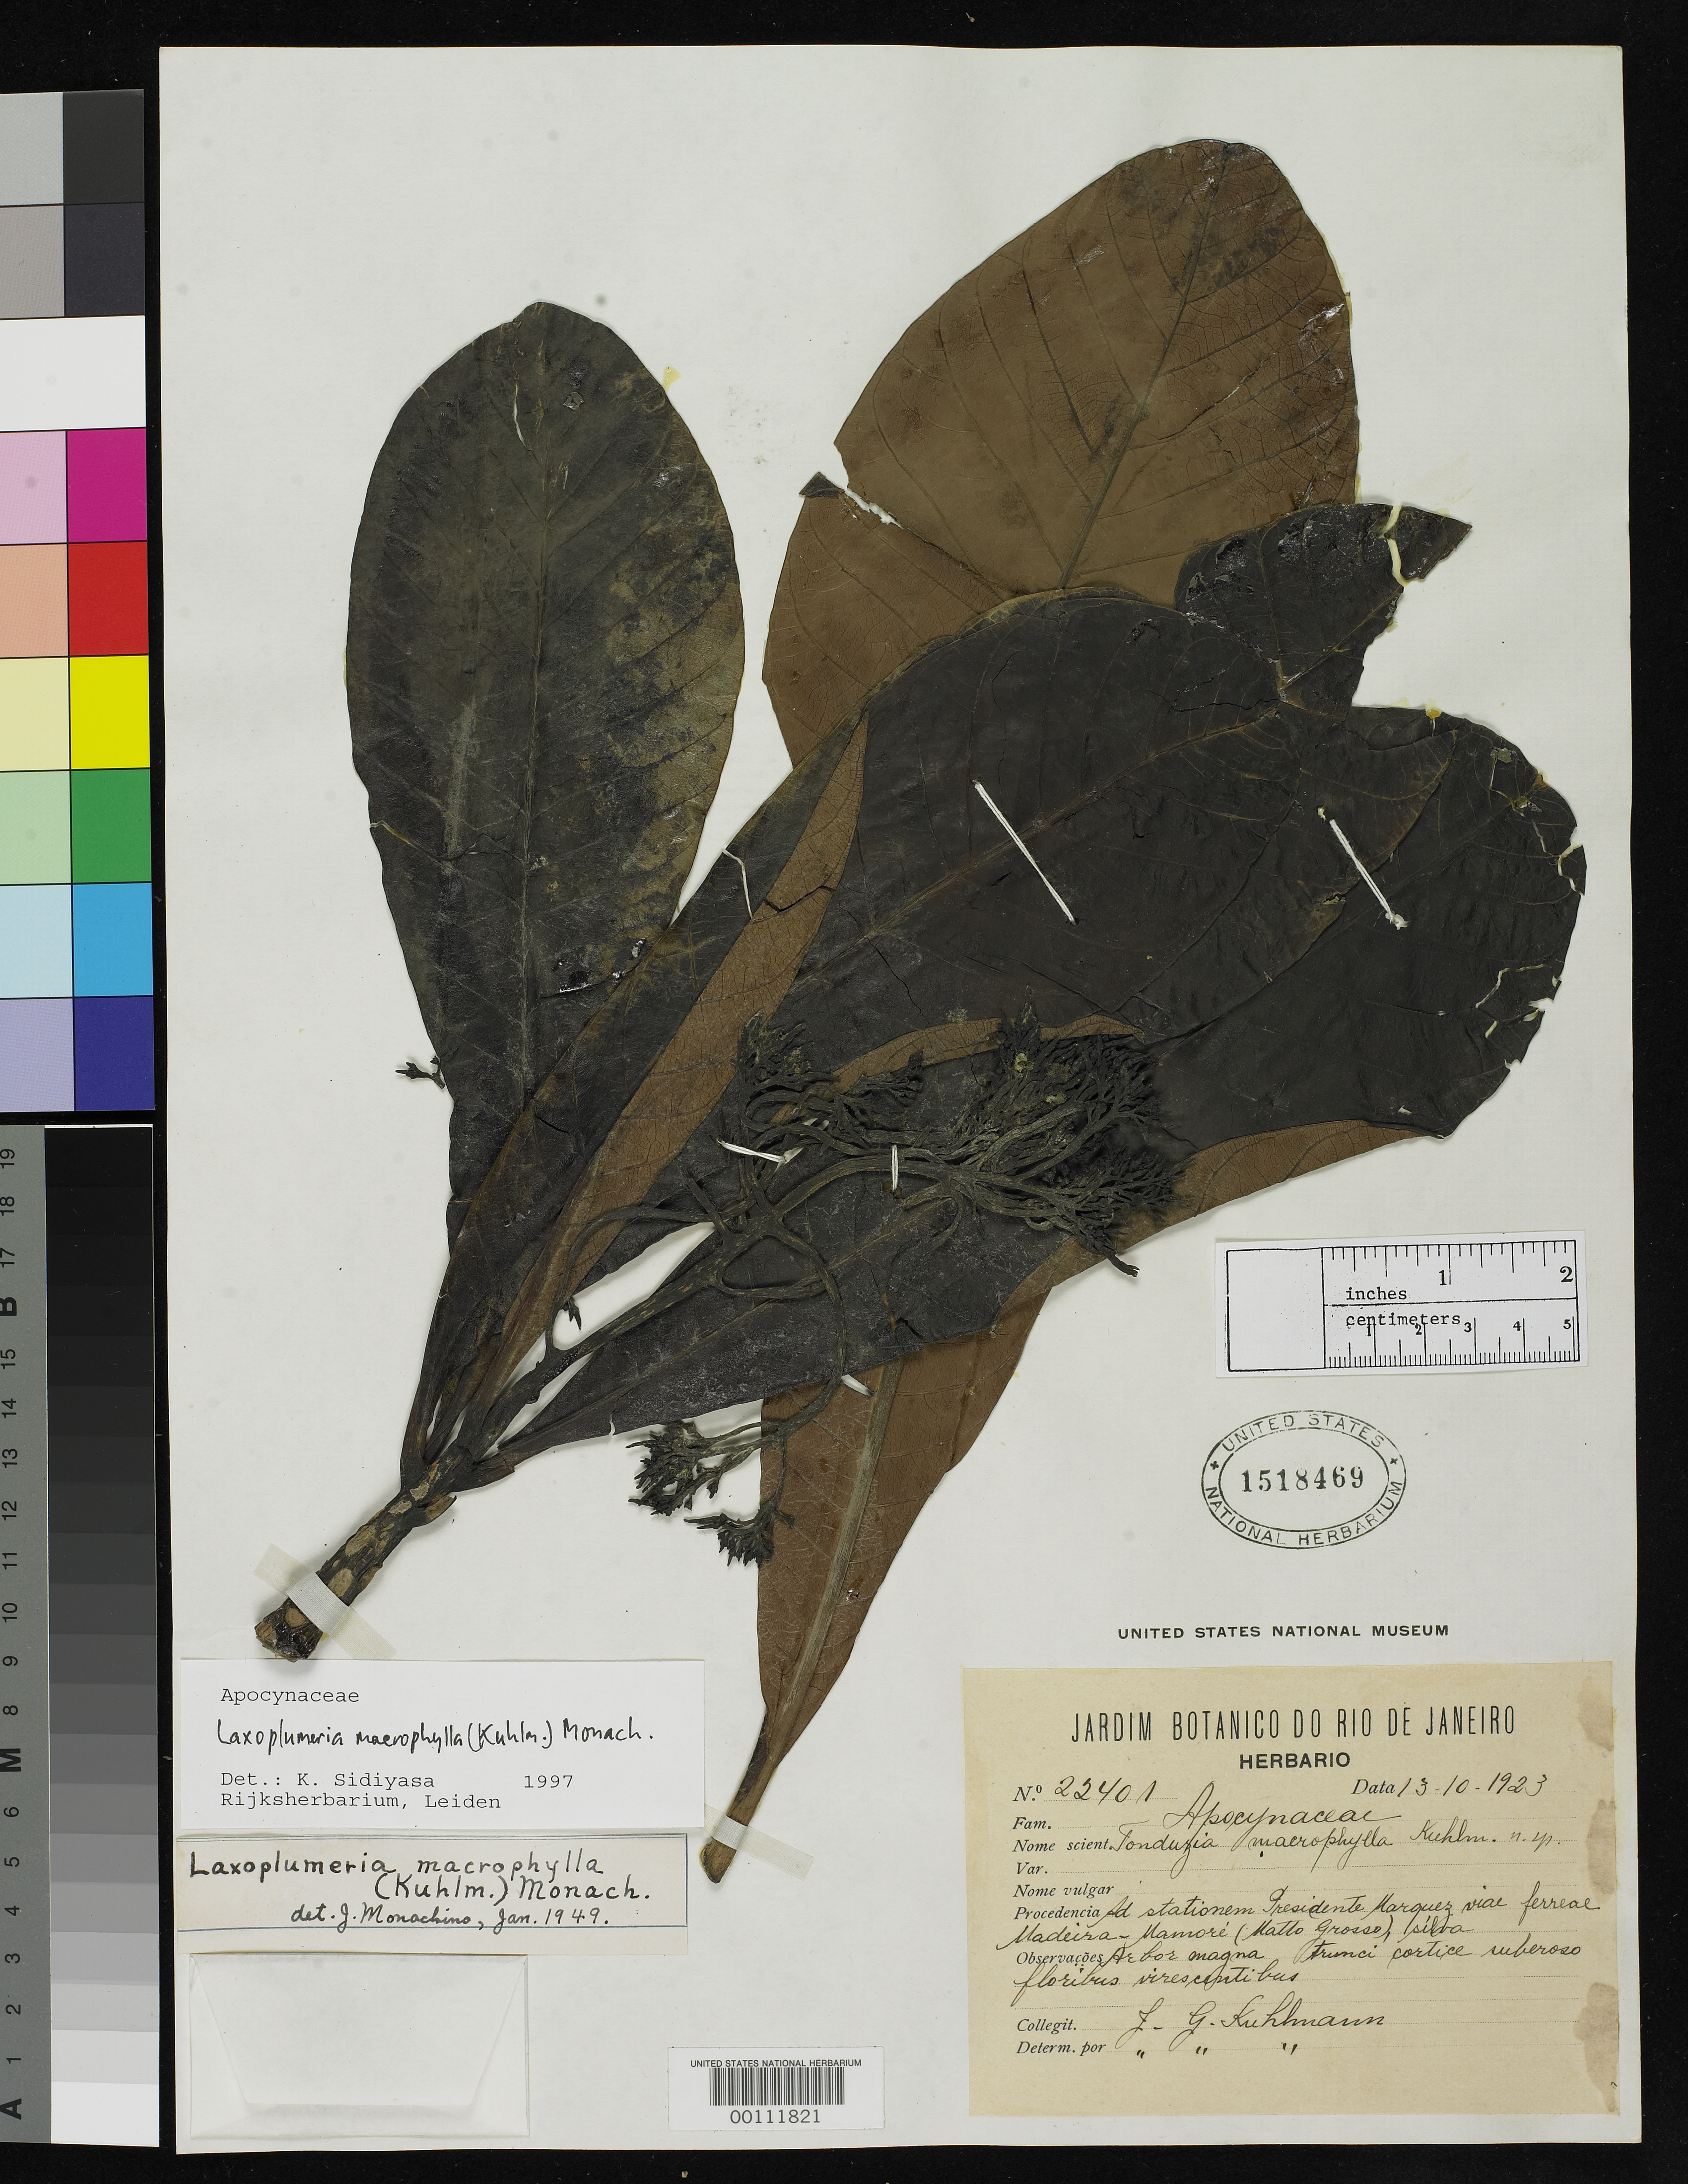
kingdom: Plantae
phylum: Tracheophyta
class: Magnoliopsida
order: Gentianales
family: Apocynaceae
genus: Tonduzia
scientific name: Tonduzia macrophylla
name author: Kuhlm.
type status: Type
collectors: J. G. Kuhlmann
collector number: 624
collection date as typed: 13 Oct 1923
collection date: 1923-10-13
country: Brazil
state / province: Mato Grosso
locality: Ad Stationem Presidente Marquez viae ferreae Madeira-Mamore.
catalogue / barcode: US 1518469